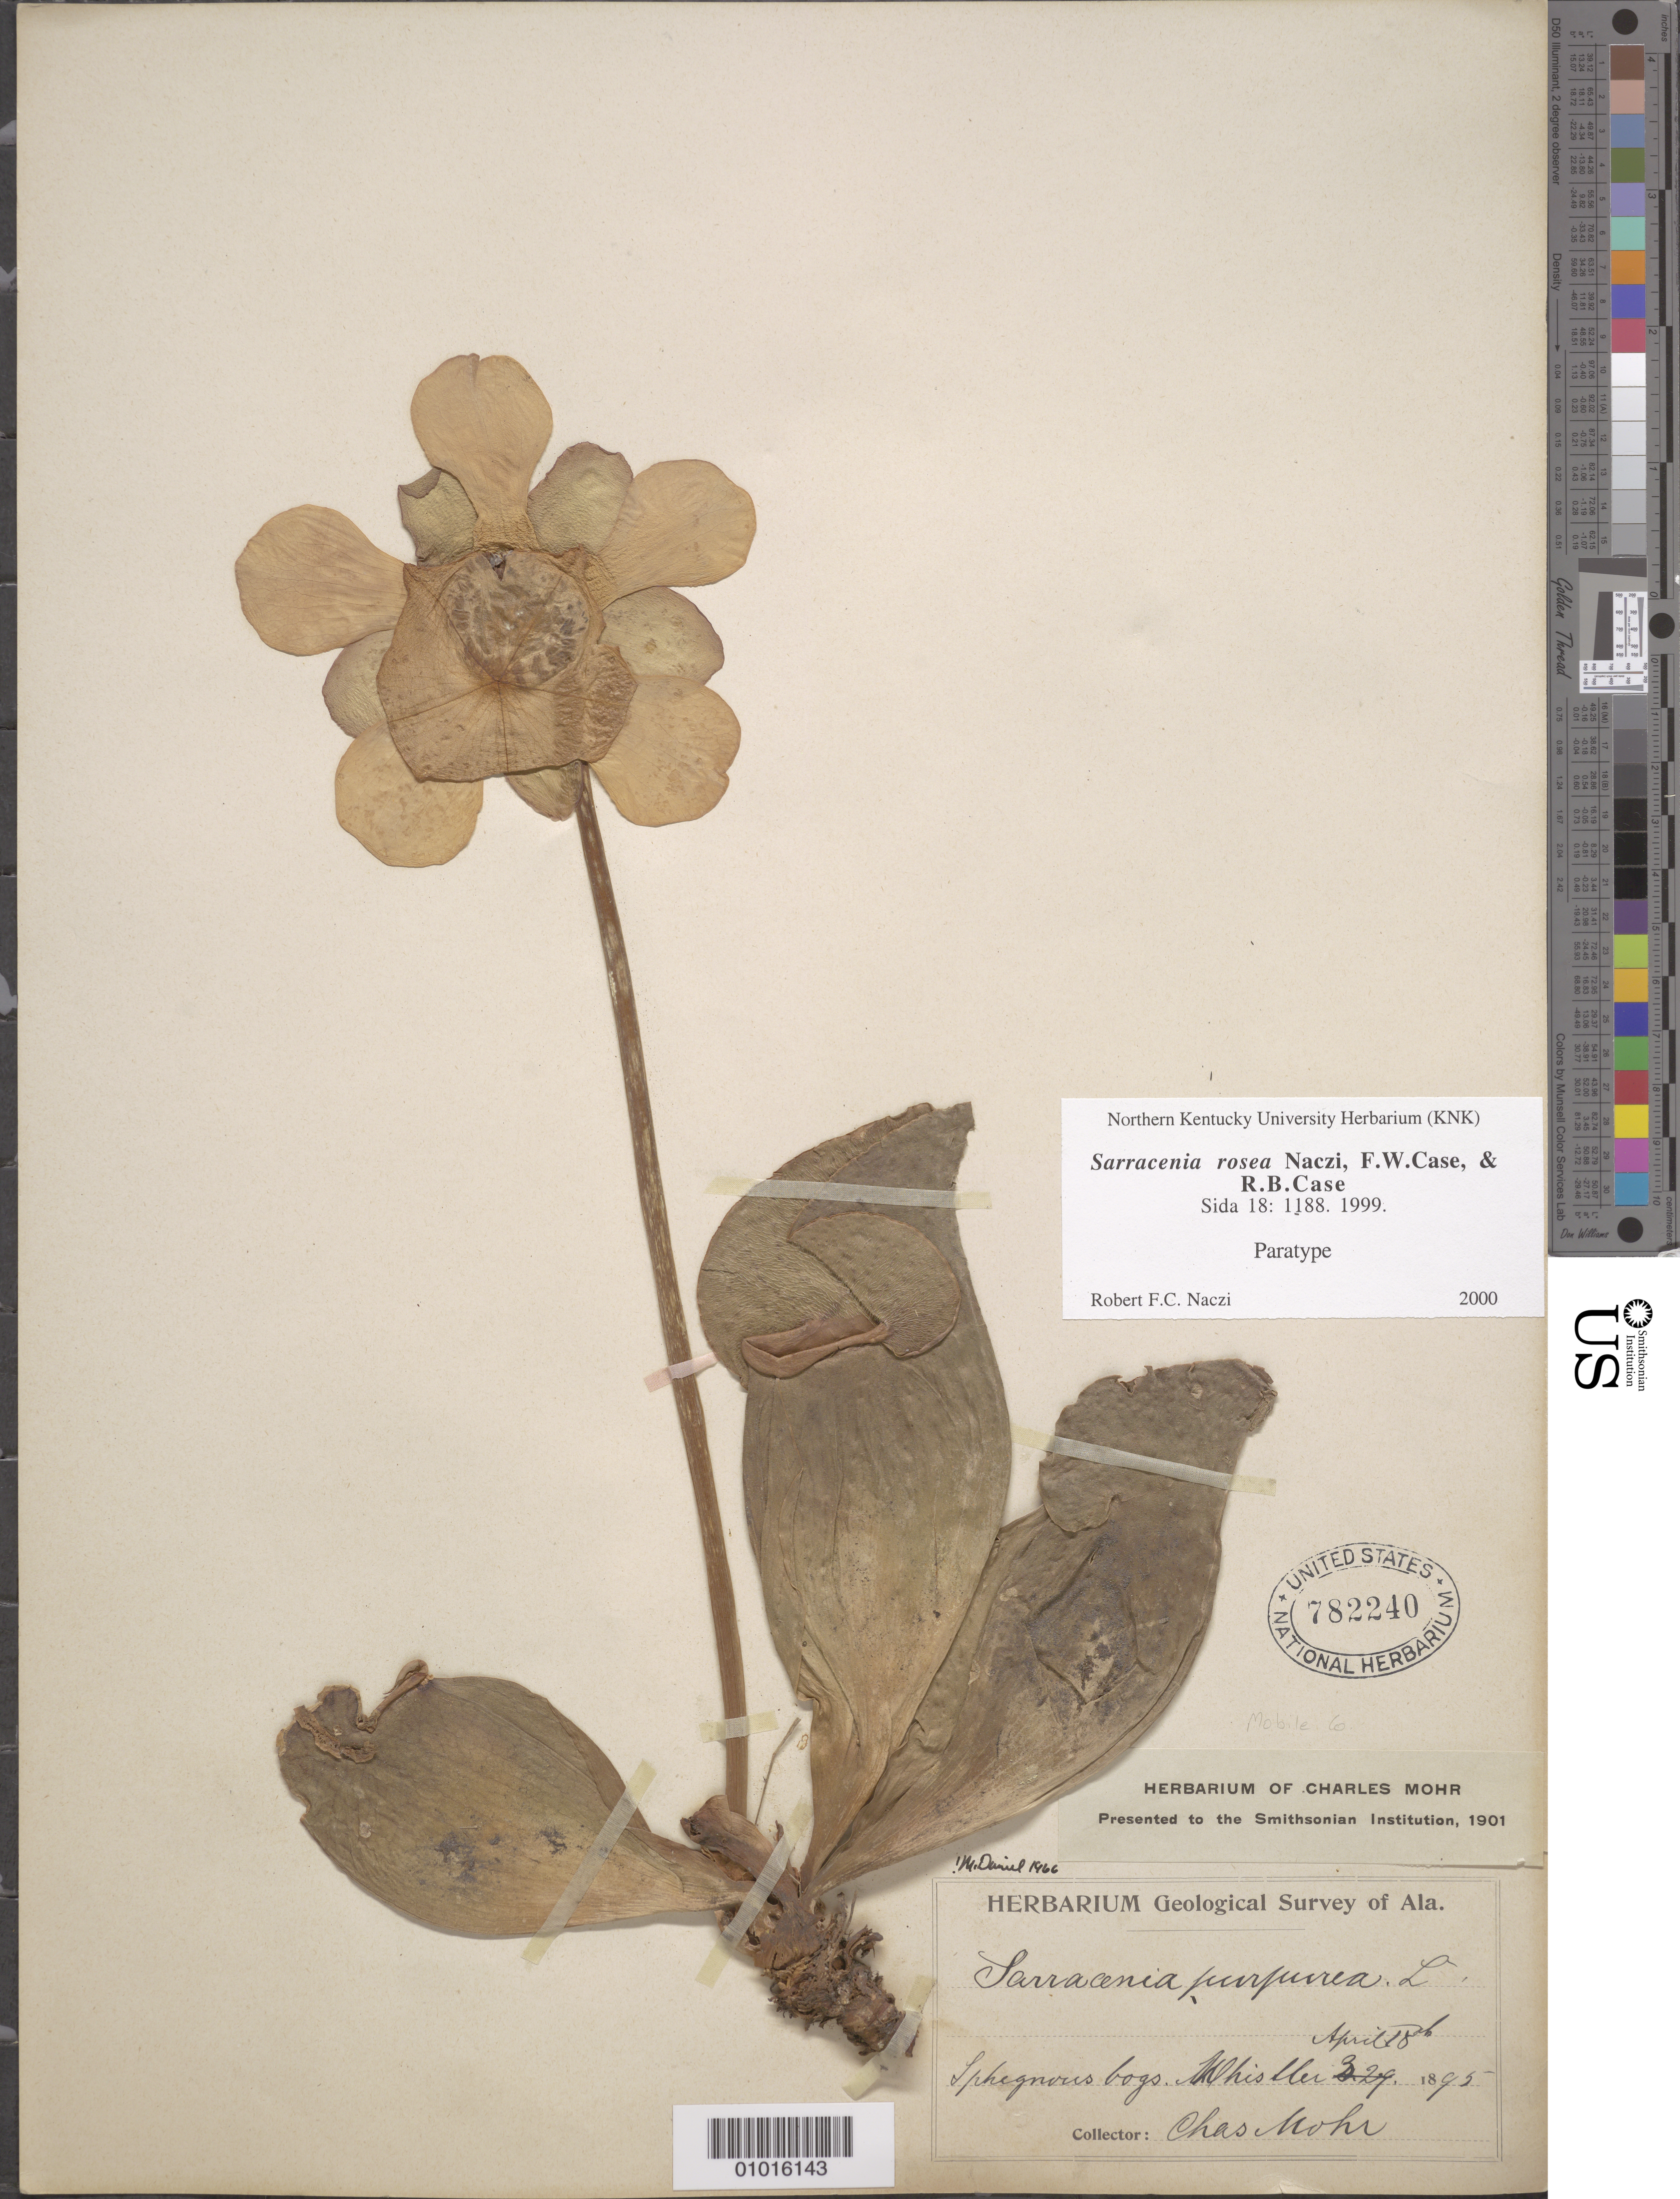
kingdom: Plantae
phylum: Tracheophyta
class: Magnoliopsida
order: Ericales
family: Sarraceniaceae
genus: Sarracenia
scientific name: Sarracenia alata x S. leucophylla Raf.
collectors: C. T. Mohr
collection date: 1895-04-18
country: United States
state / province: Alabama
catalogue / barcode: US 782240